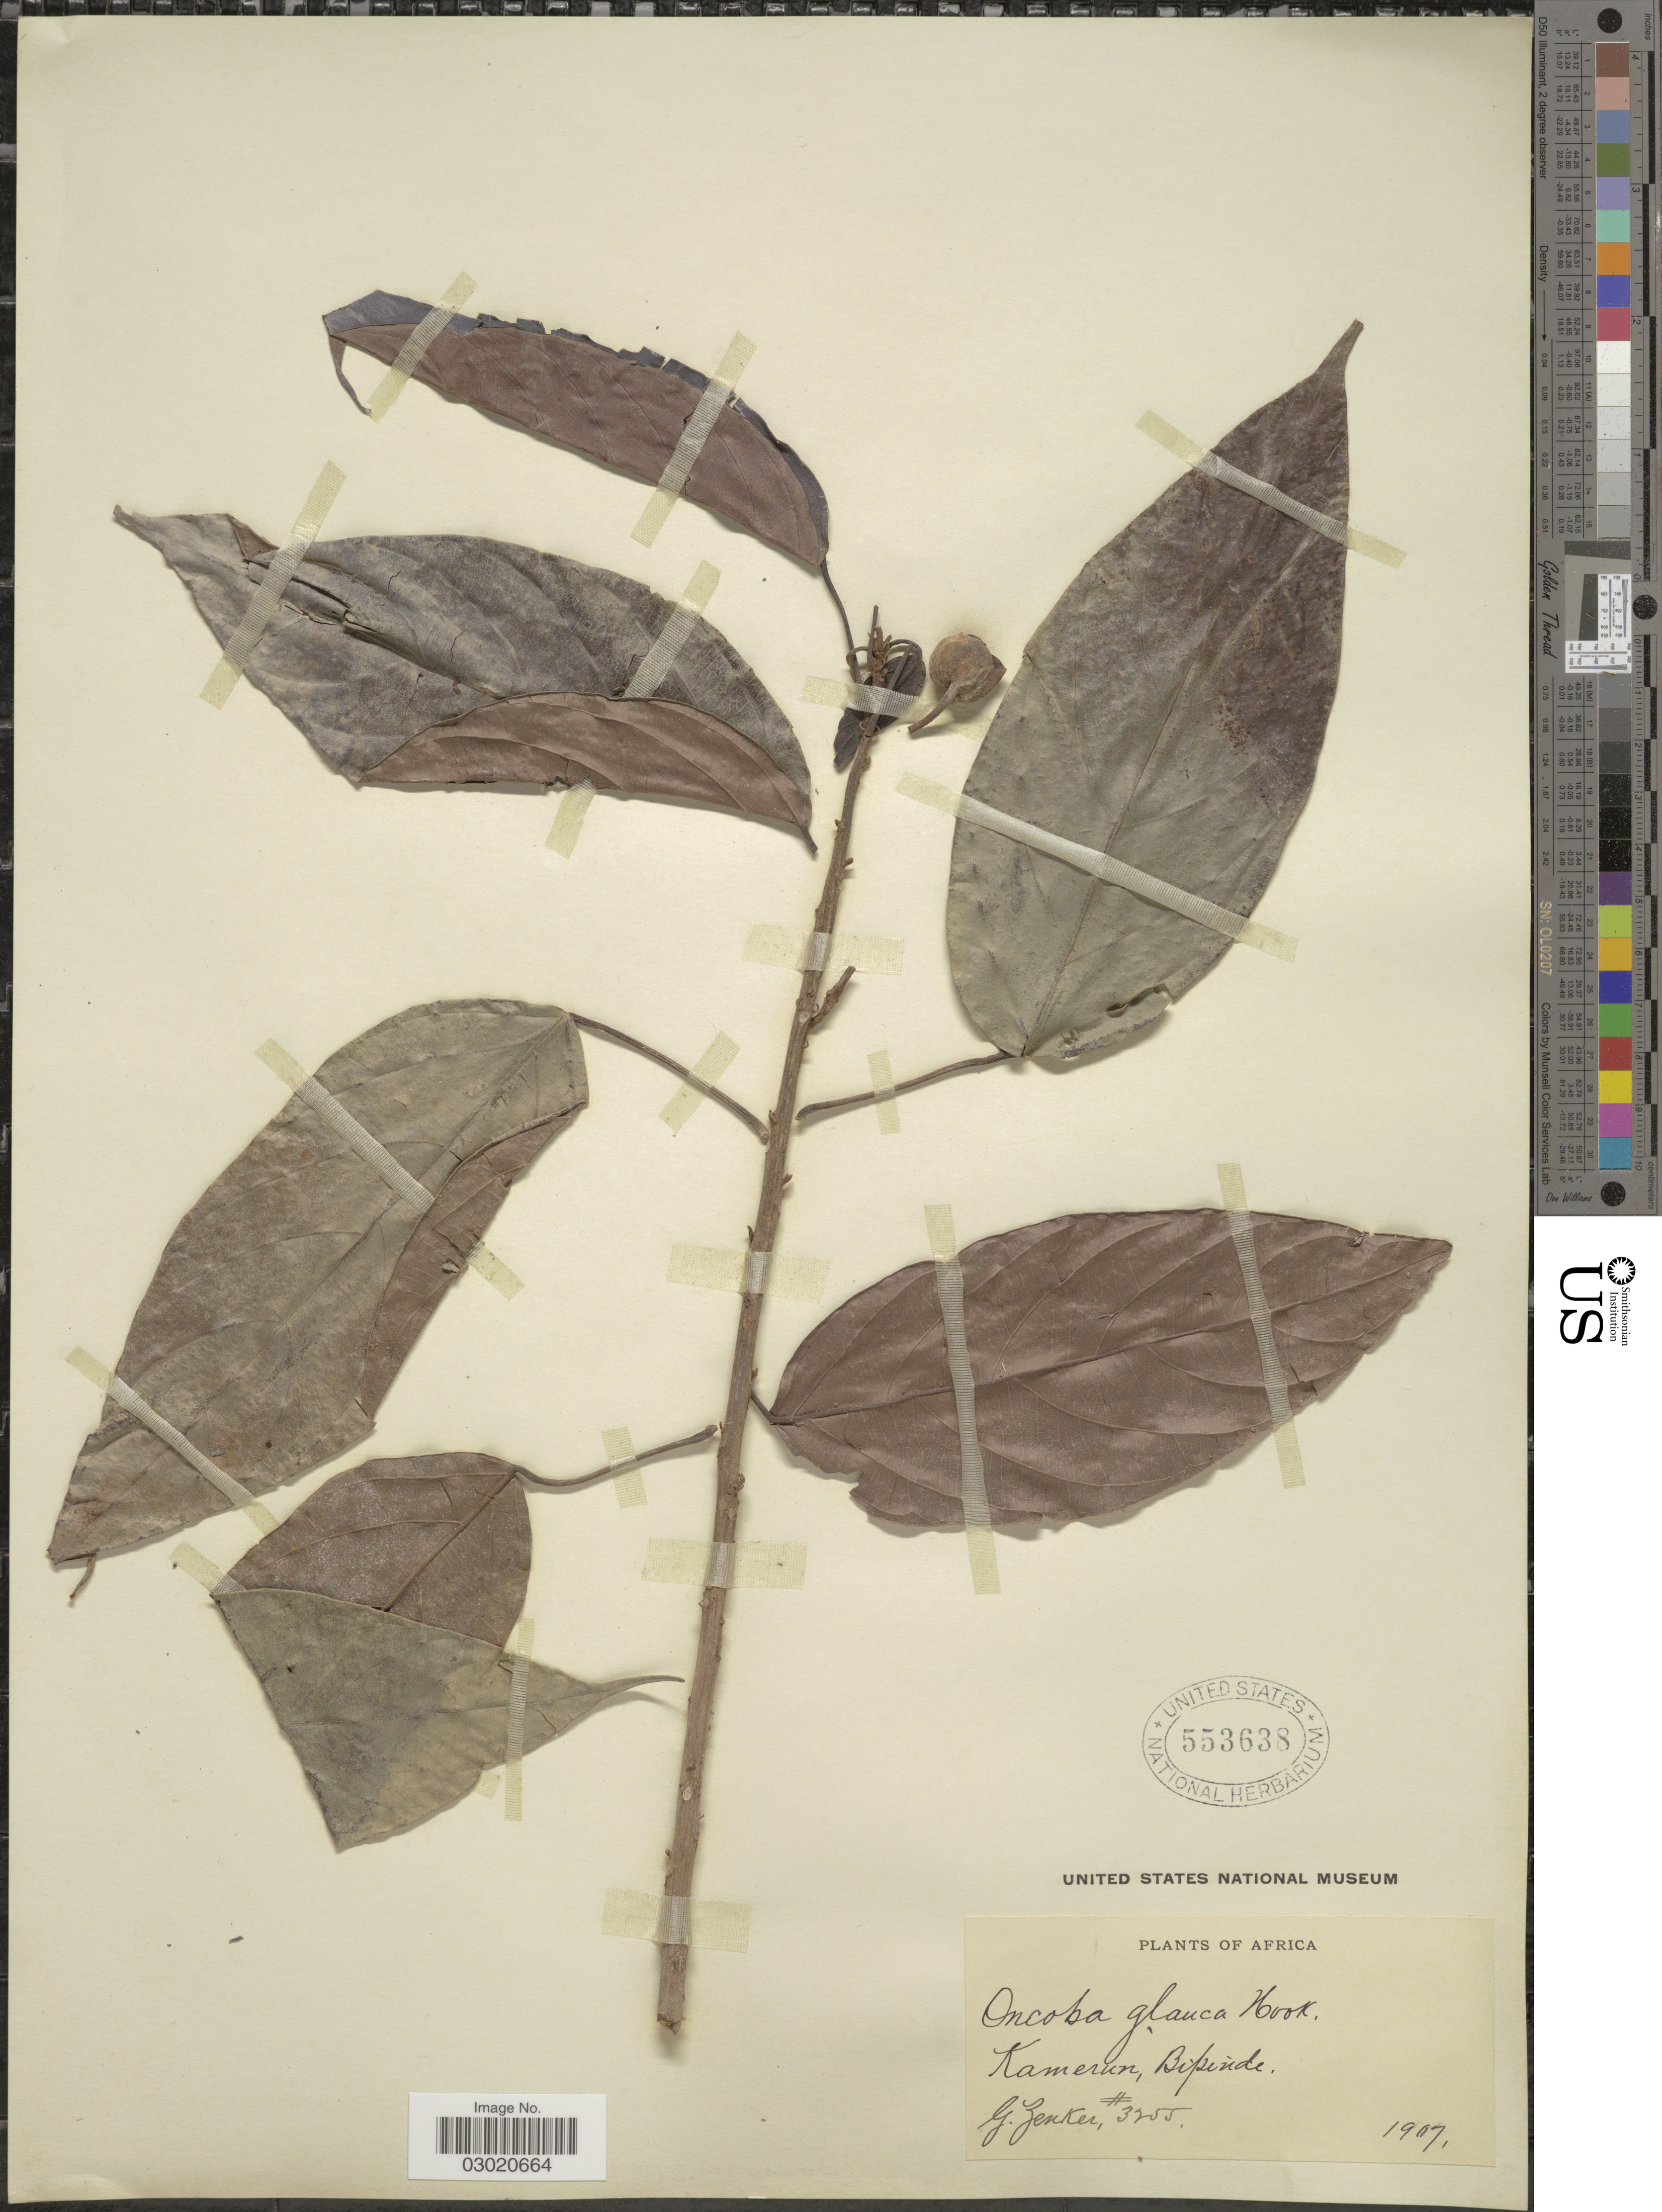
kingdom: Plantae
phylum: Tracheophyta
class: Magnoliopsida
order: Malpighiales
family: Salicaceae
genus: Oncoba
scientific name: Oncoba glauca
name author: (P. Beauv.) Planch.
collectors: G. A. Zenker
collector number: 3255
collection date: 1907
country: Cameroon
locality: Kamerun, Bipinde.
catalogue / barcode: US 553638